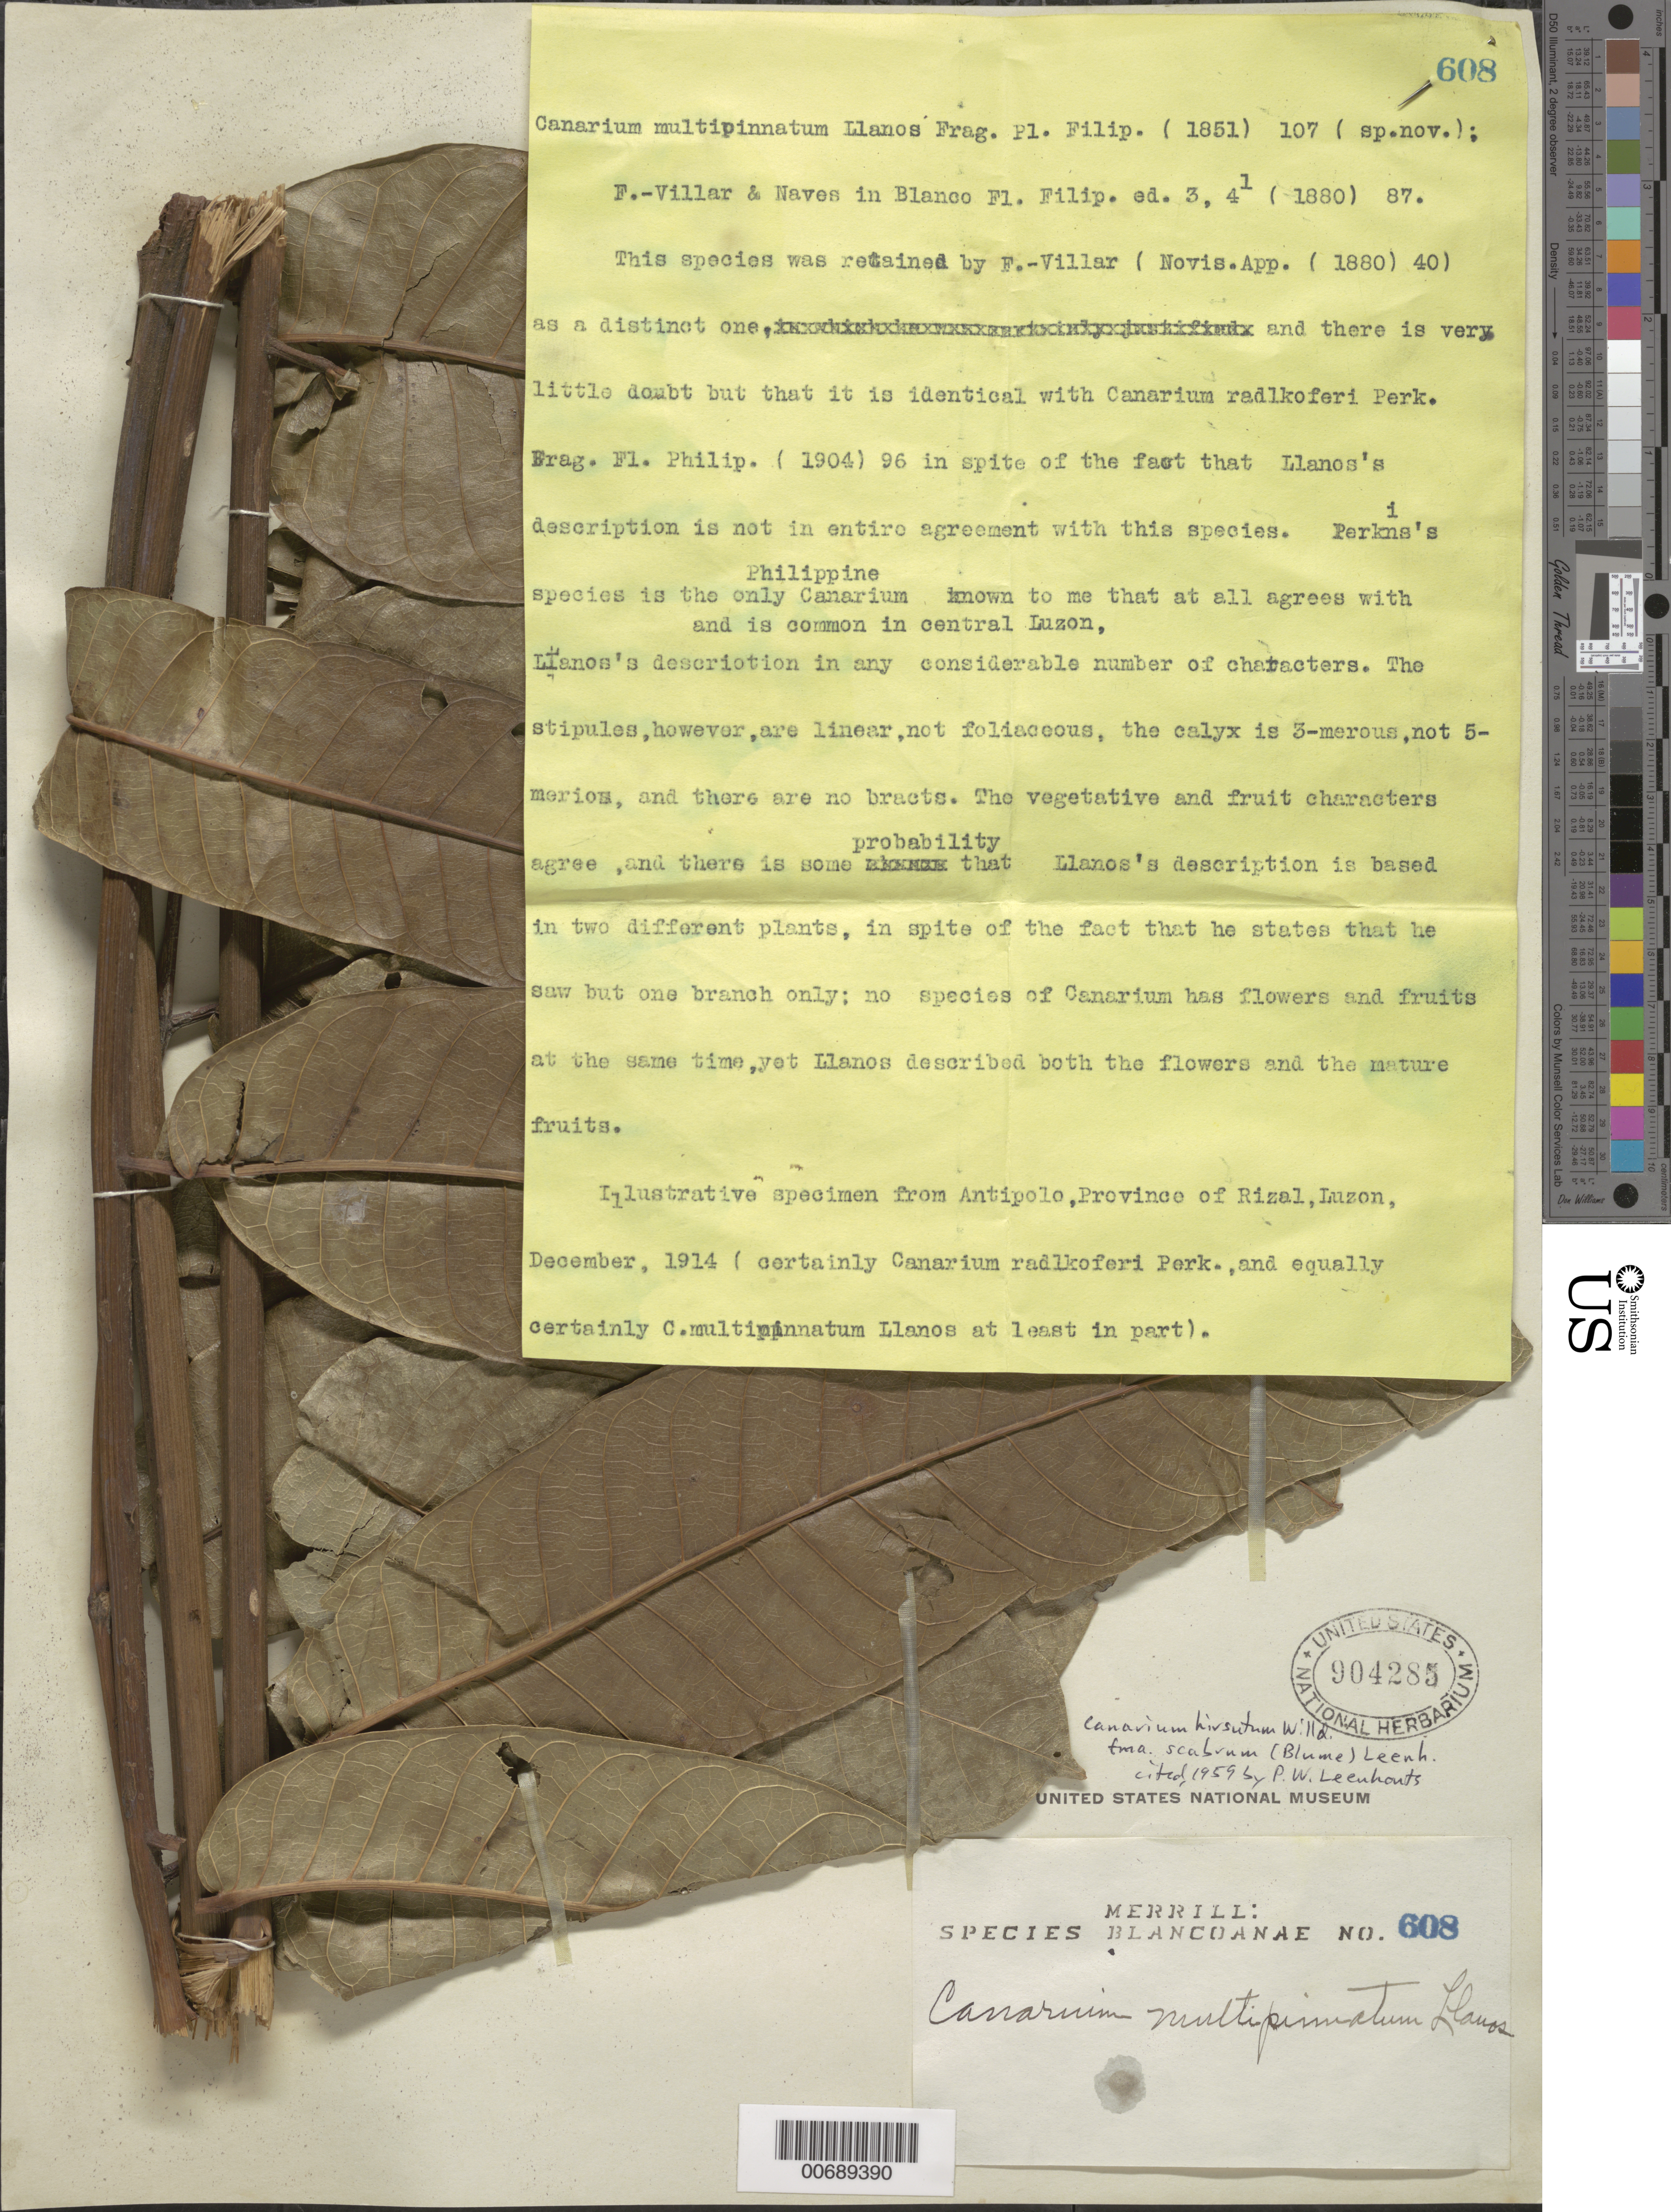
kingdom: Plantae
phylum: Tracheophyta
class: Magnoliopsida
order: Sapindales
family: Burseraceae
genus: Canarium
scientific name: Canarium hirsutum f. scabrum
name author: (Blume) Leenh.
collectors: E. D. Merrill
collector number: Sp. Blancoan. 0608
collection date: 1914-12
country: Philippines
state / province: Calabarzon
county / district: Rizal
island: Luzon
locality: Antipolo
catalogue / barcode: US 904285